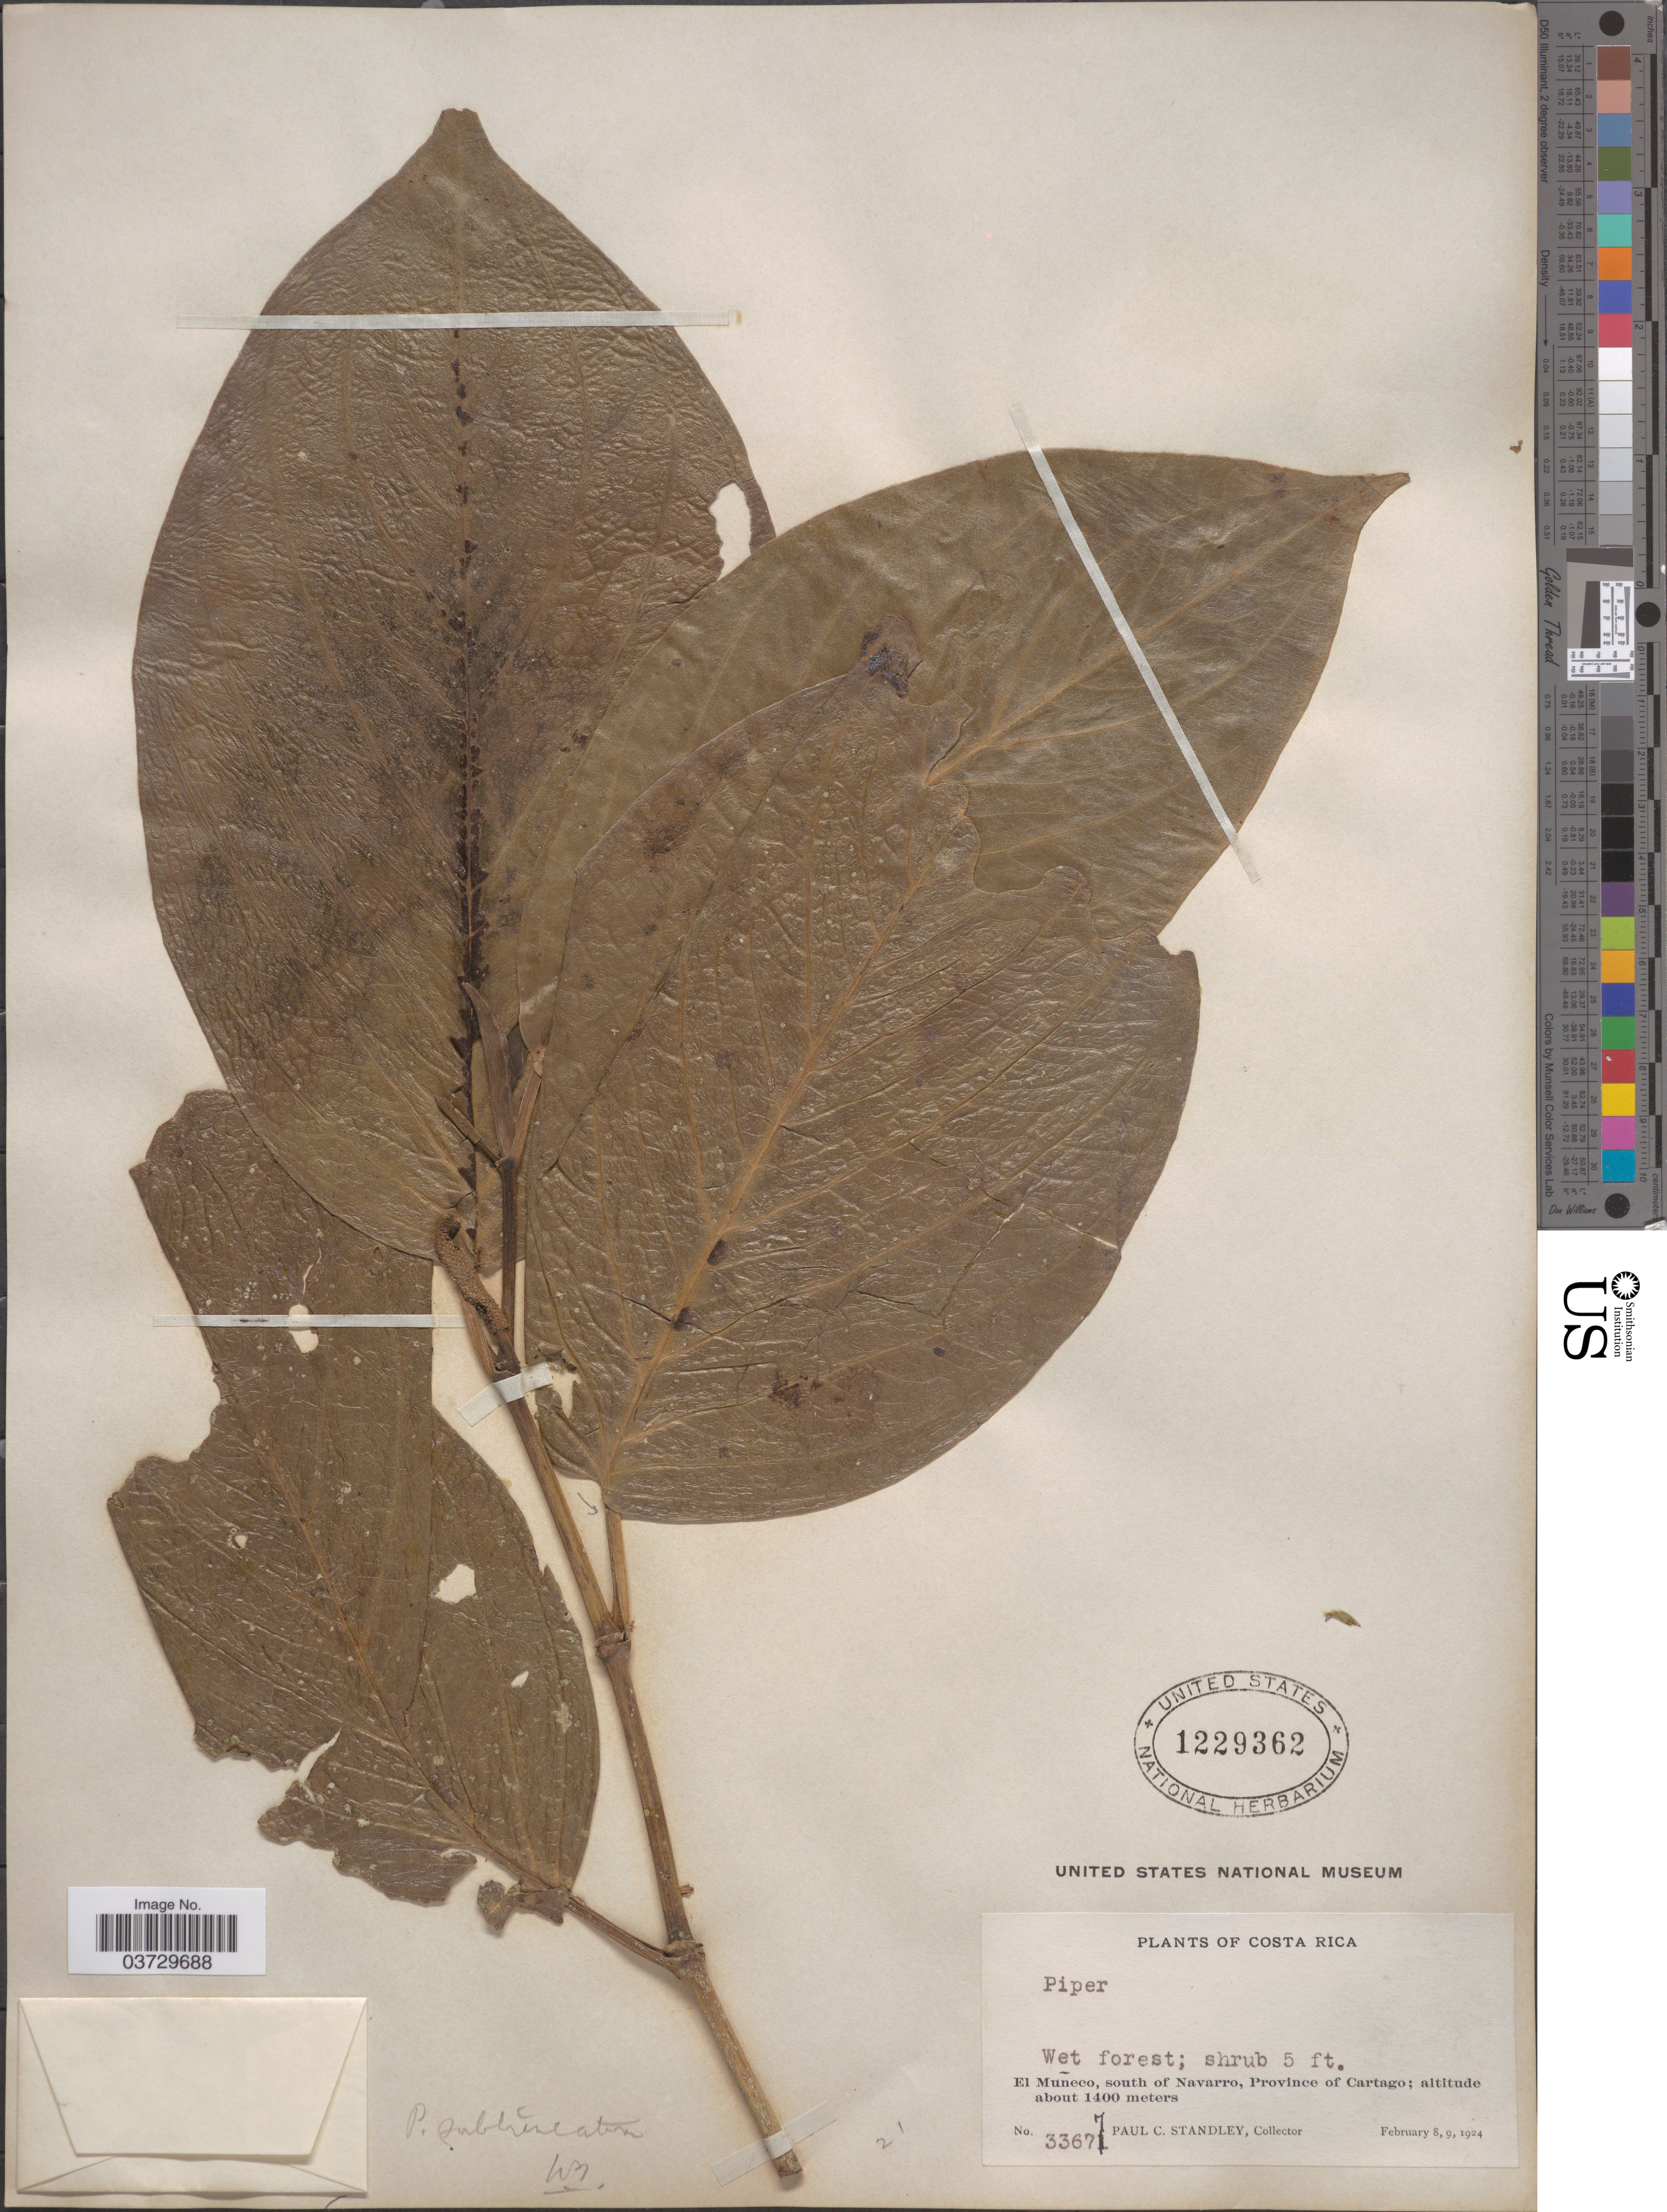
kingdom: Plantae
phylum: Tracheophyta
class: Magnoliopsida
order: Piperales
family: Piperaceae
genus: Piper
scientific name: Piper sublineatum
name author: Kuntze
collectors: P. C. Standley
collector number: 33677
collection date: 1924-02-08/1924-02-09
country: Costa Rica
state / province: Cartago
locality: El Muñeco, south of Navarro.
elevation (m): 1400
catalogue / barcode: US 1229362